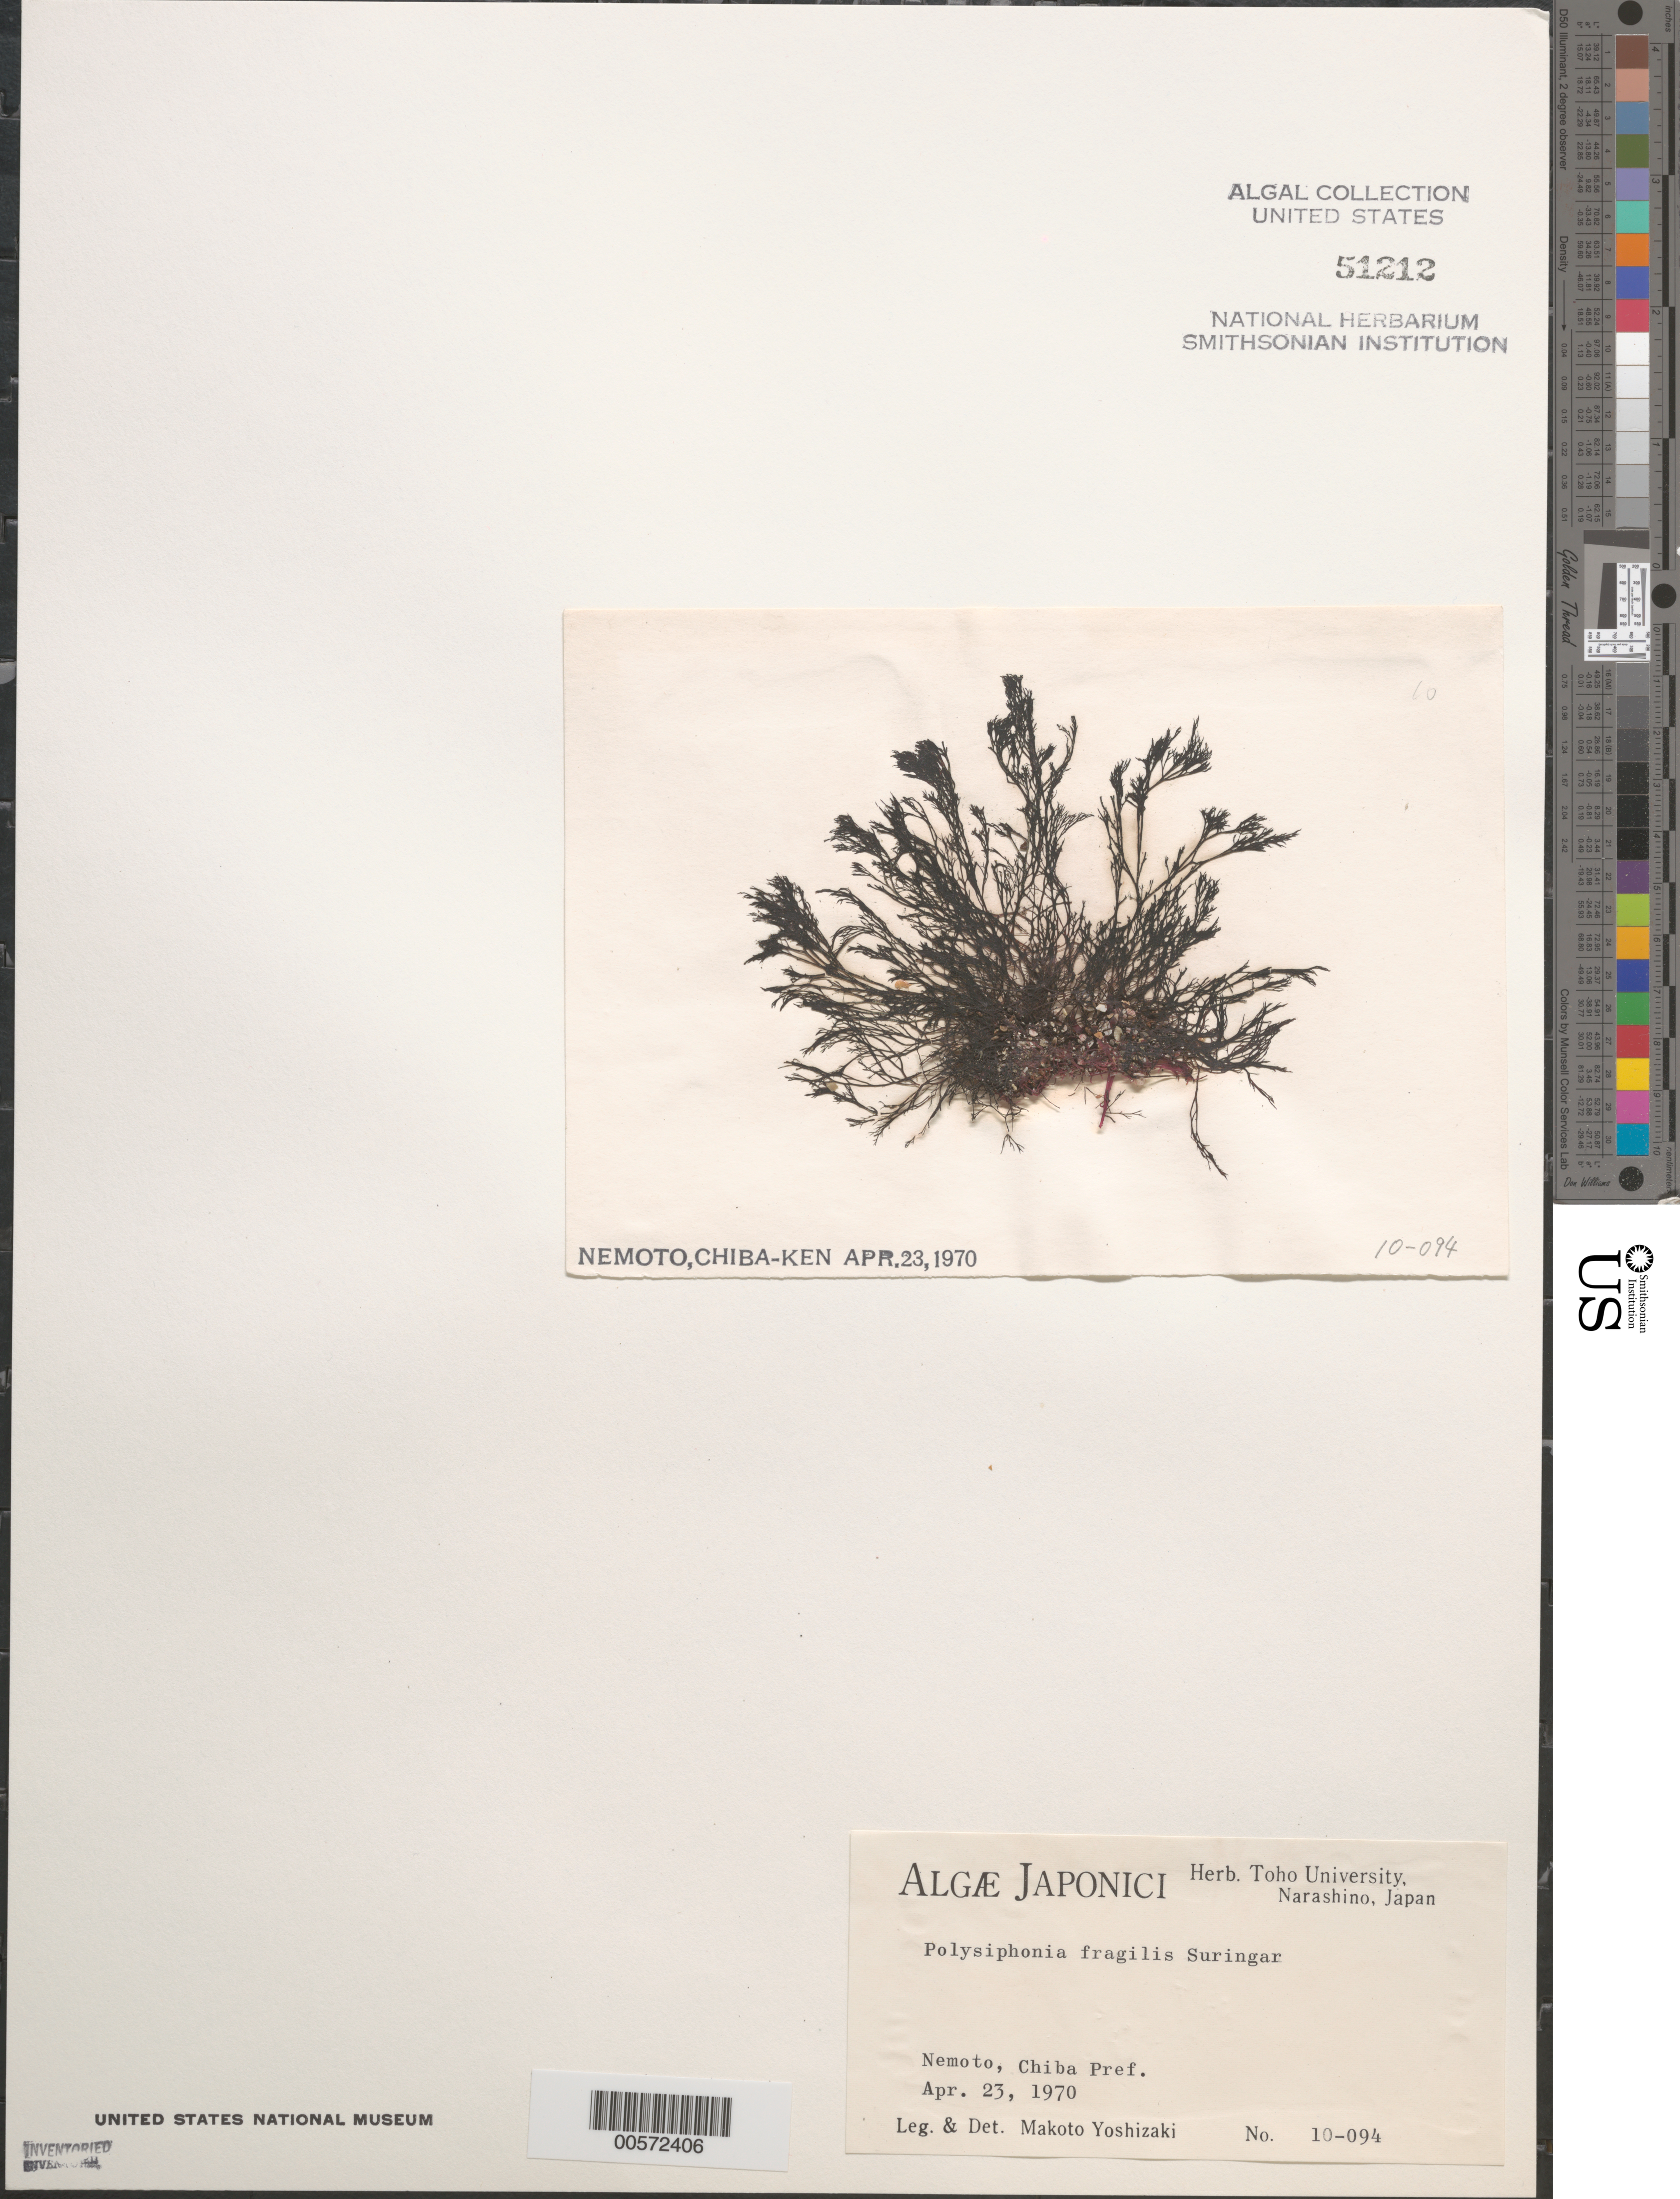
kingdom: Plantae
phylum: Rhodophyta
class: Florideophyceae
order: Ceramiales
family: Rhodomelaceae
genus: Polysiphonia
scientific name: Polysiphonia fragilis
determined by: Yoshizaki, M.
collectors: M. Yoshizaki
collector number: MY 10-094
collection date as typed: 23 Apr 1970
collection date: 1970-04-23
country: Japan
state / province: Tiba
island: Honshu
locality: Nemoto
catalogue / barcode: US 51212